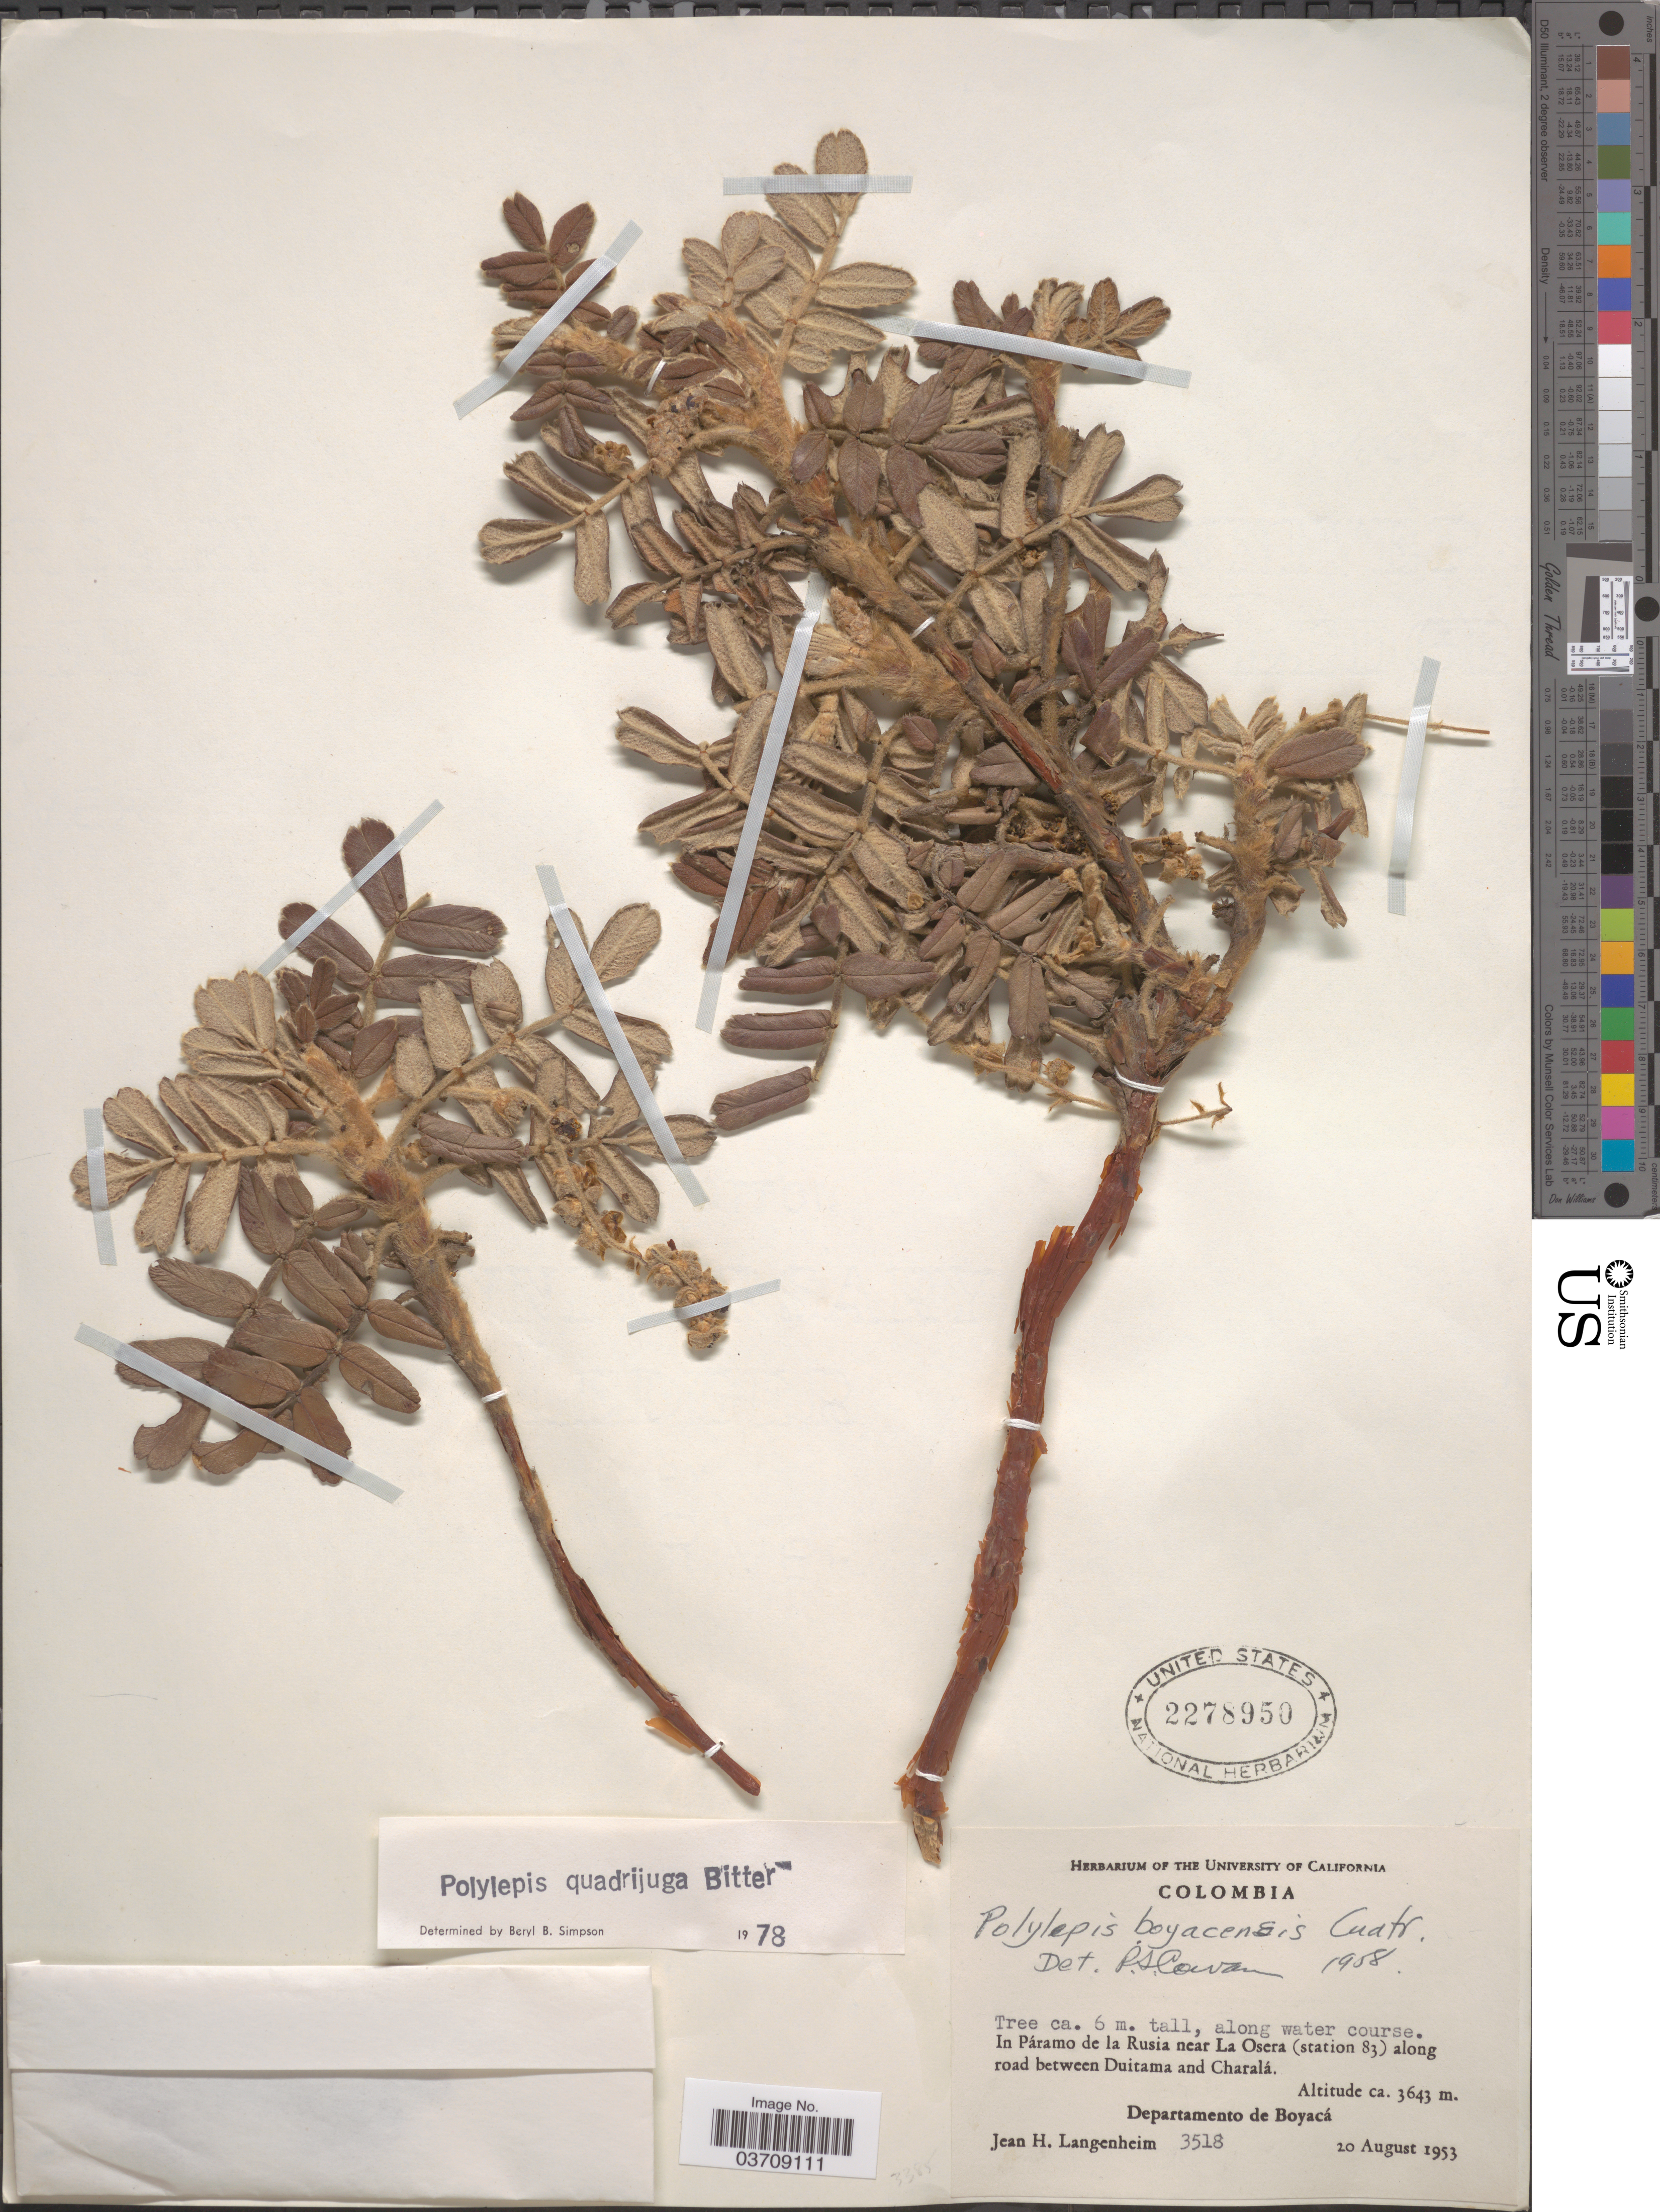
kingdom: Plantae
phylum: Tracheophyta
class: Magnoliopsida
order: Rosales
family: Rosaceae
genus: Polylepis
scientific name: Polylepis quadrijuga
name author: Bitter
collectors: J. H. Langenheim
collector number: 3518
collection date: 1953-08-20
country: Colombia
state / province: Boyacá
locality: In Páramo de la Rusia near La Osera (station 83) along road between Duitama and Charalá. Departamento de Boyacá.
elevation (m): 3643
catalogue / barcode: US 2278950